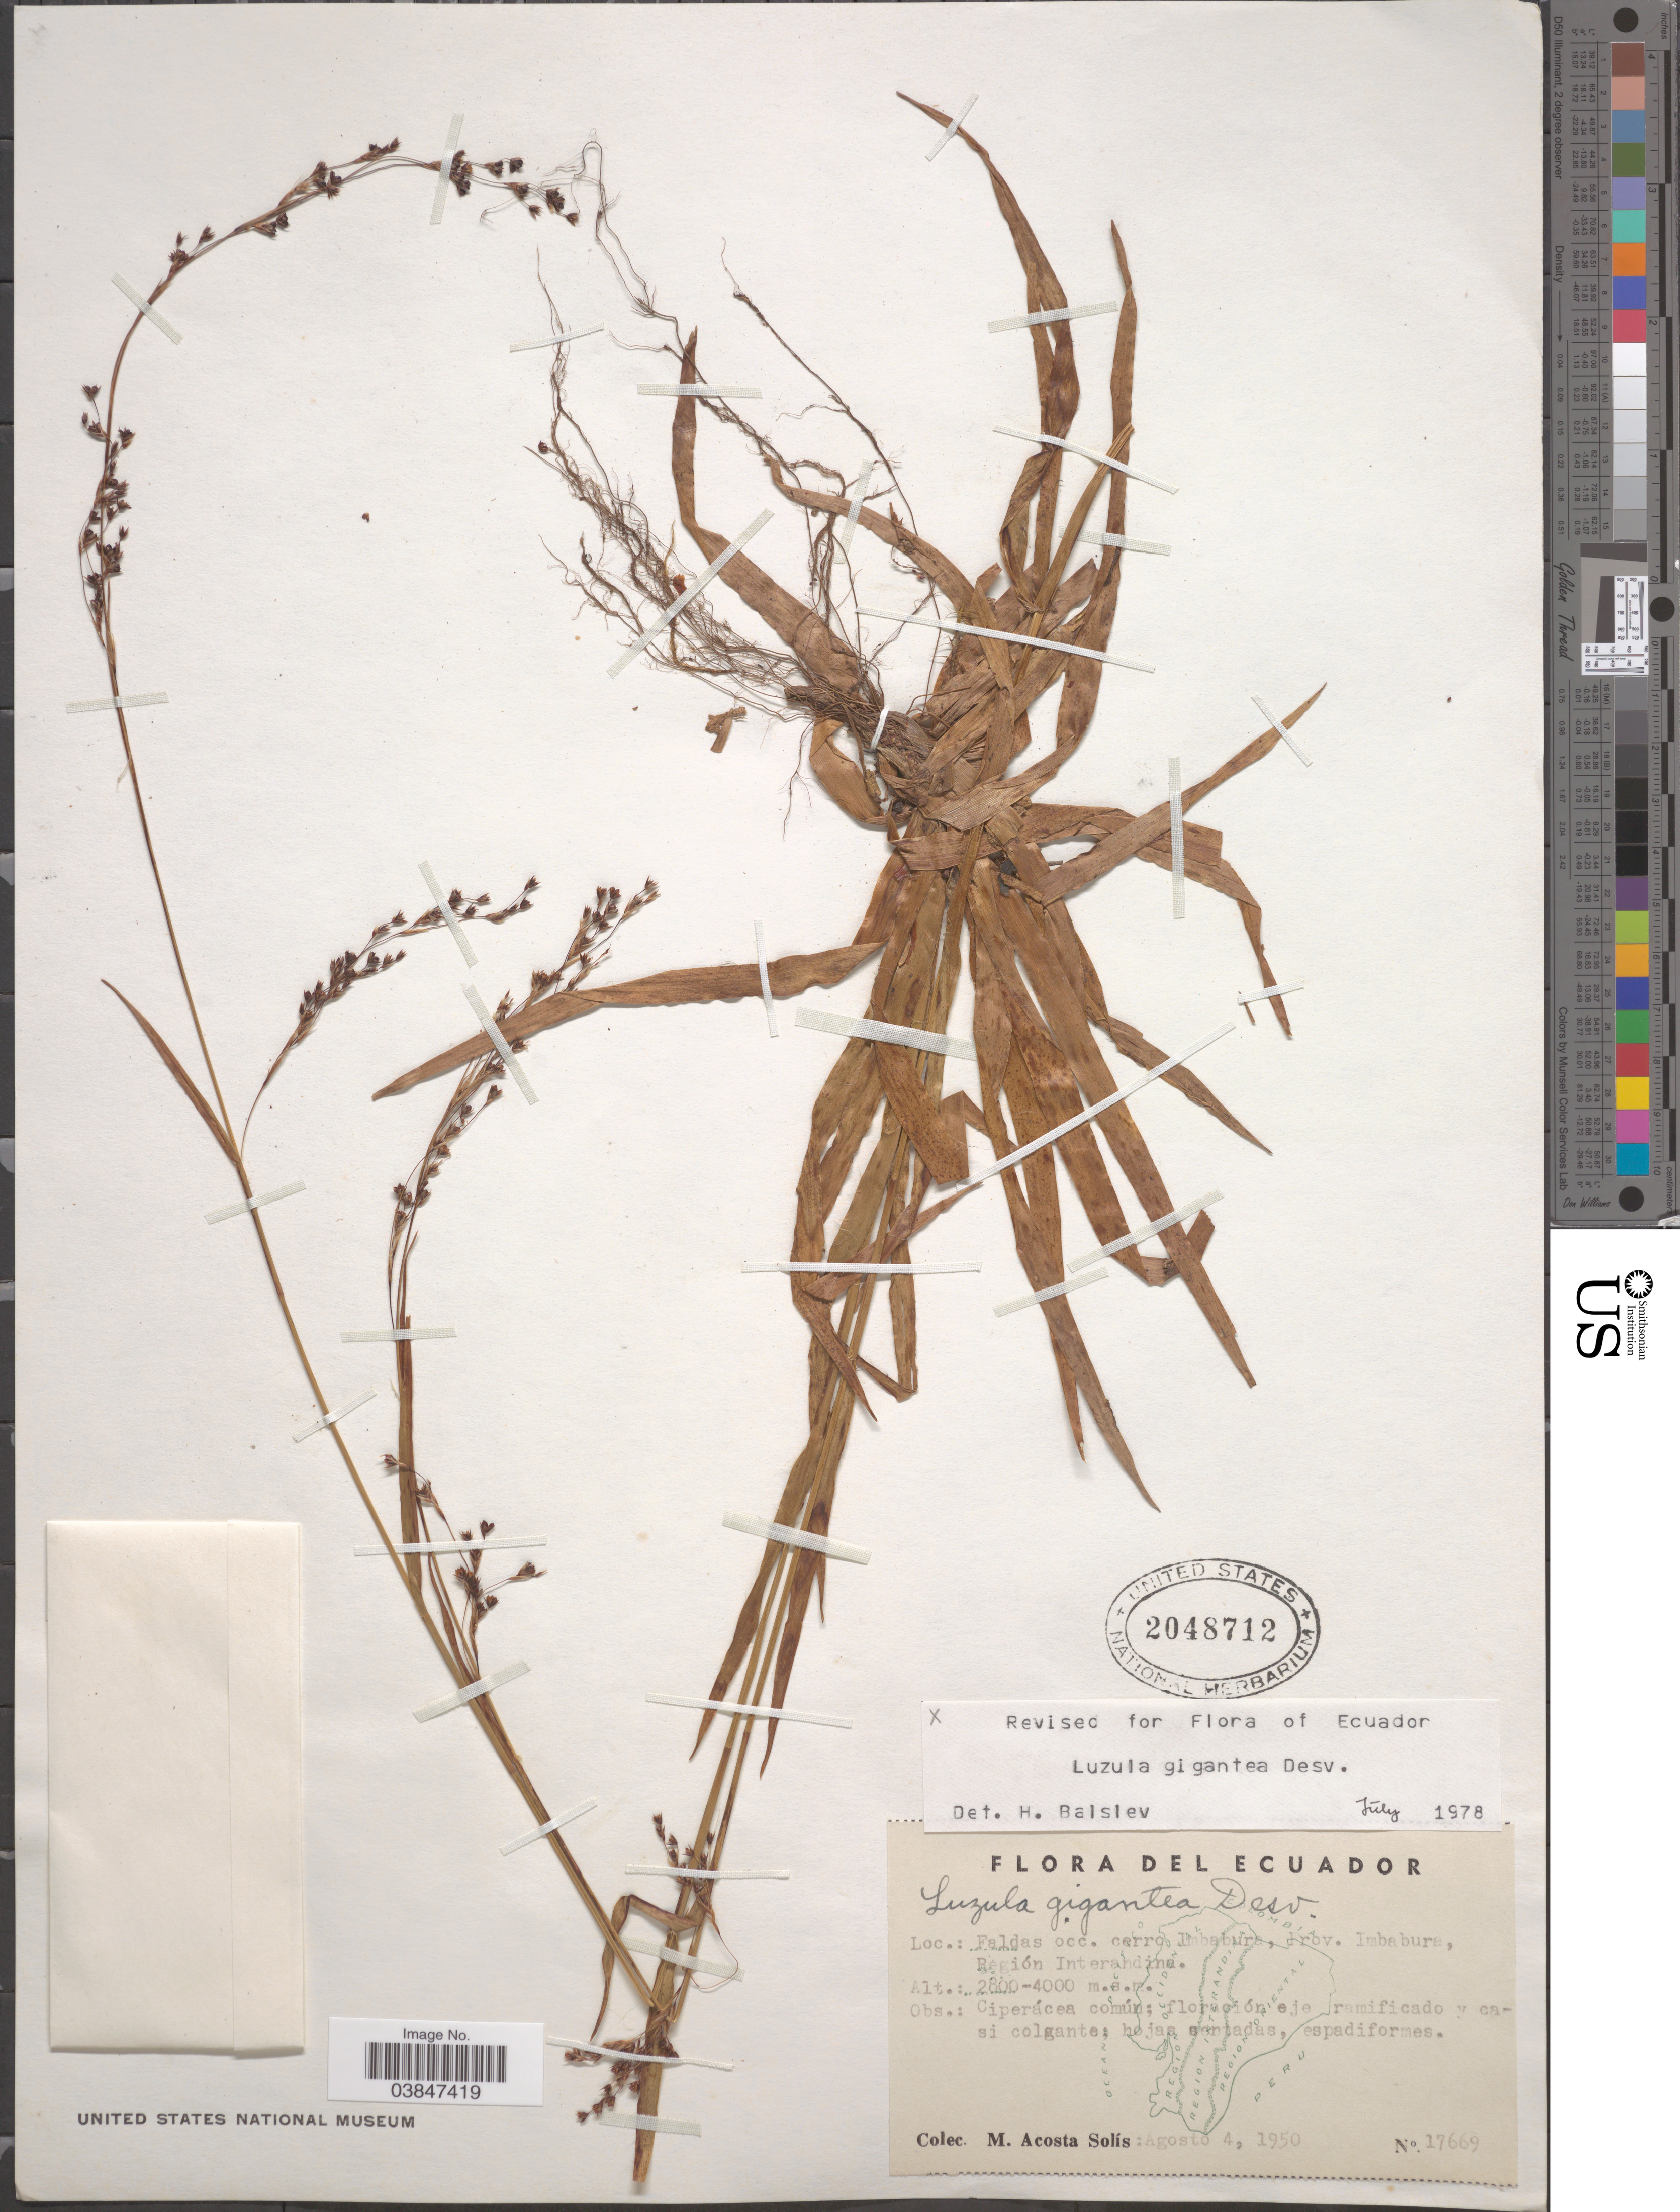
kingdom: Plantae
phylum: Tracheophyta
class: Liliopsida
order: Poales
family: Juncaceae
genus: Luzula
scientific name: Luzula gigantea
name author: Desv.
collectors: M. Acosta Solis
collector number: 17669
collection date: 1950-08-04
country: Ecuador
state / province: Imbabura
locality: Faldas occ. cerro Imbabura, Región Interandina.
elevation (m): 2800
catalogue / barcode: US 2048712